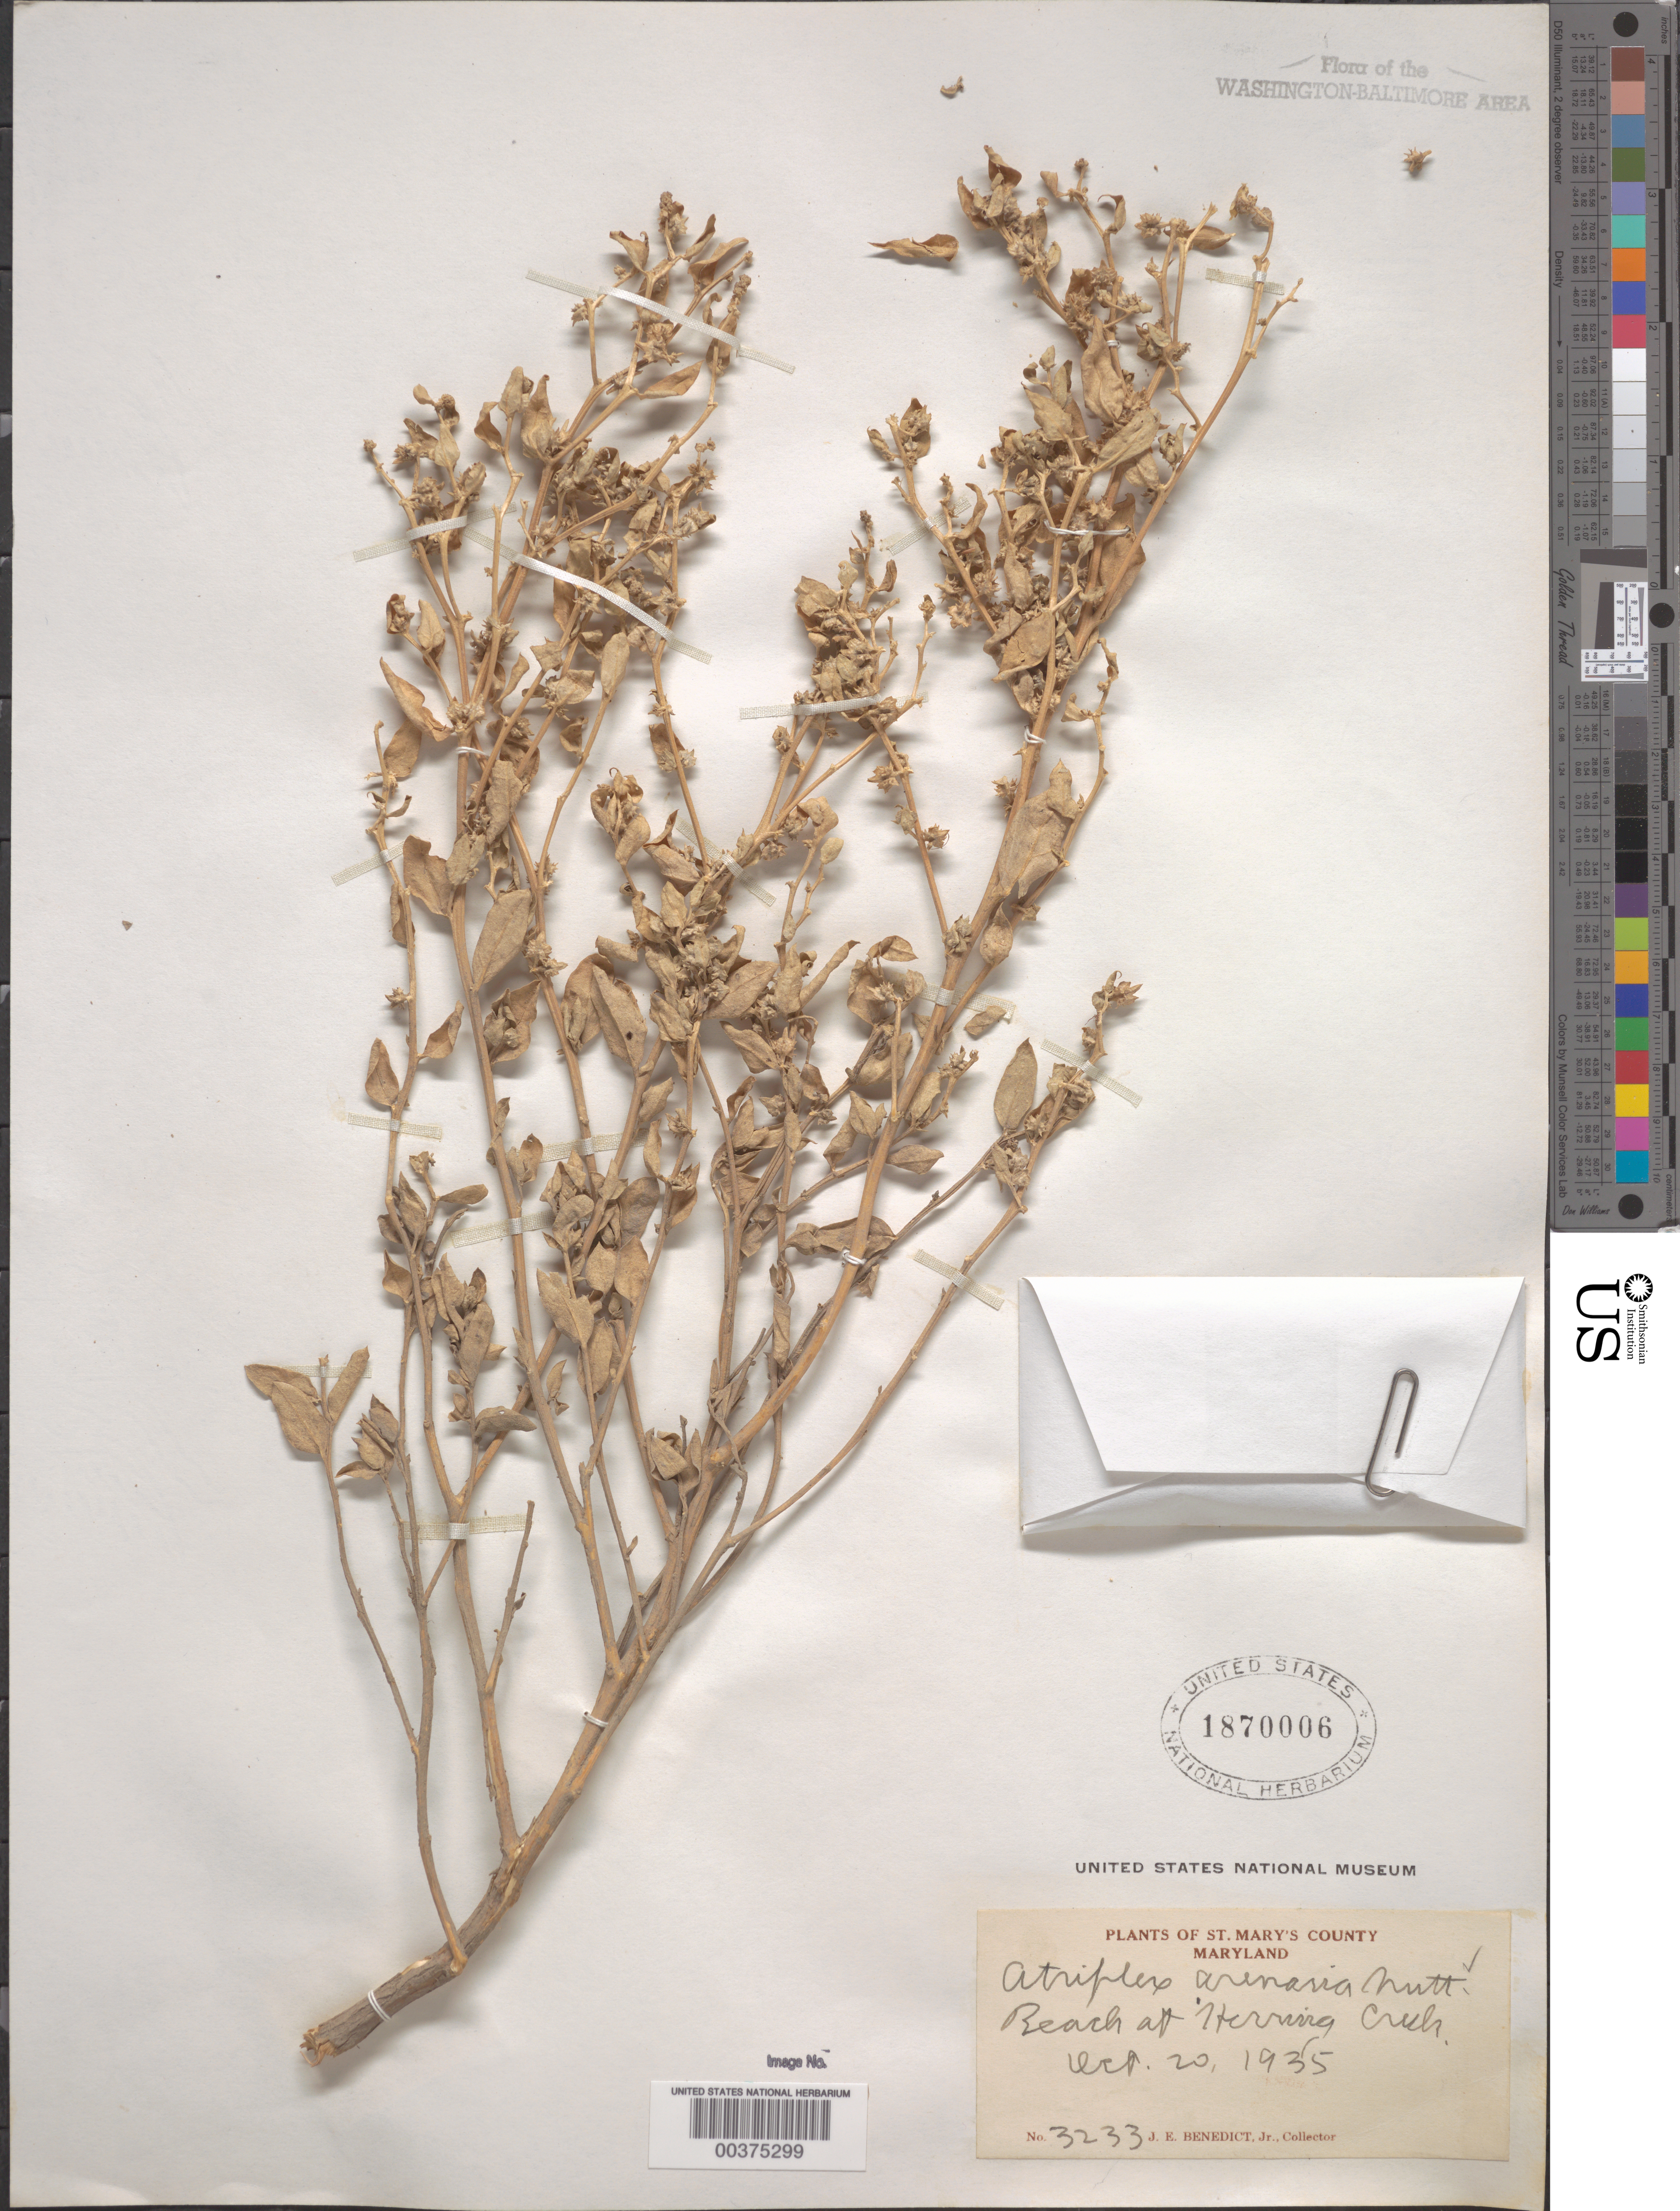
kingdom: Plantae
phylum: Tracheophyta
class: Magnoliopsida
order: Caryophyllales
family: Amaranthaceae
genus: Atriplex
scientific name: Atriplex pentandra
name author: (Jacq.) Standl.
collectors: J. E. Benedict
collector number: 3233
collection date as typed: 20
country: United States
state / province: Maryland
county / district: St. Mary's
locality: Herring Creek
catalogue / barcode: US 1870006